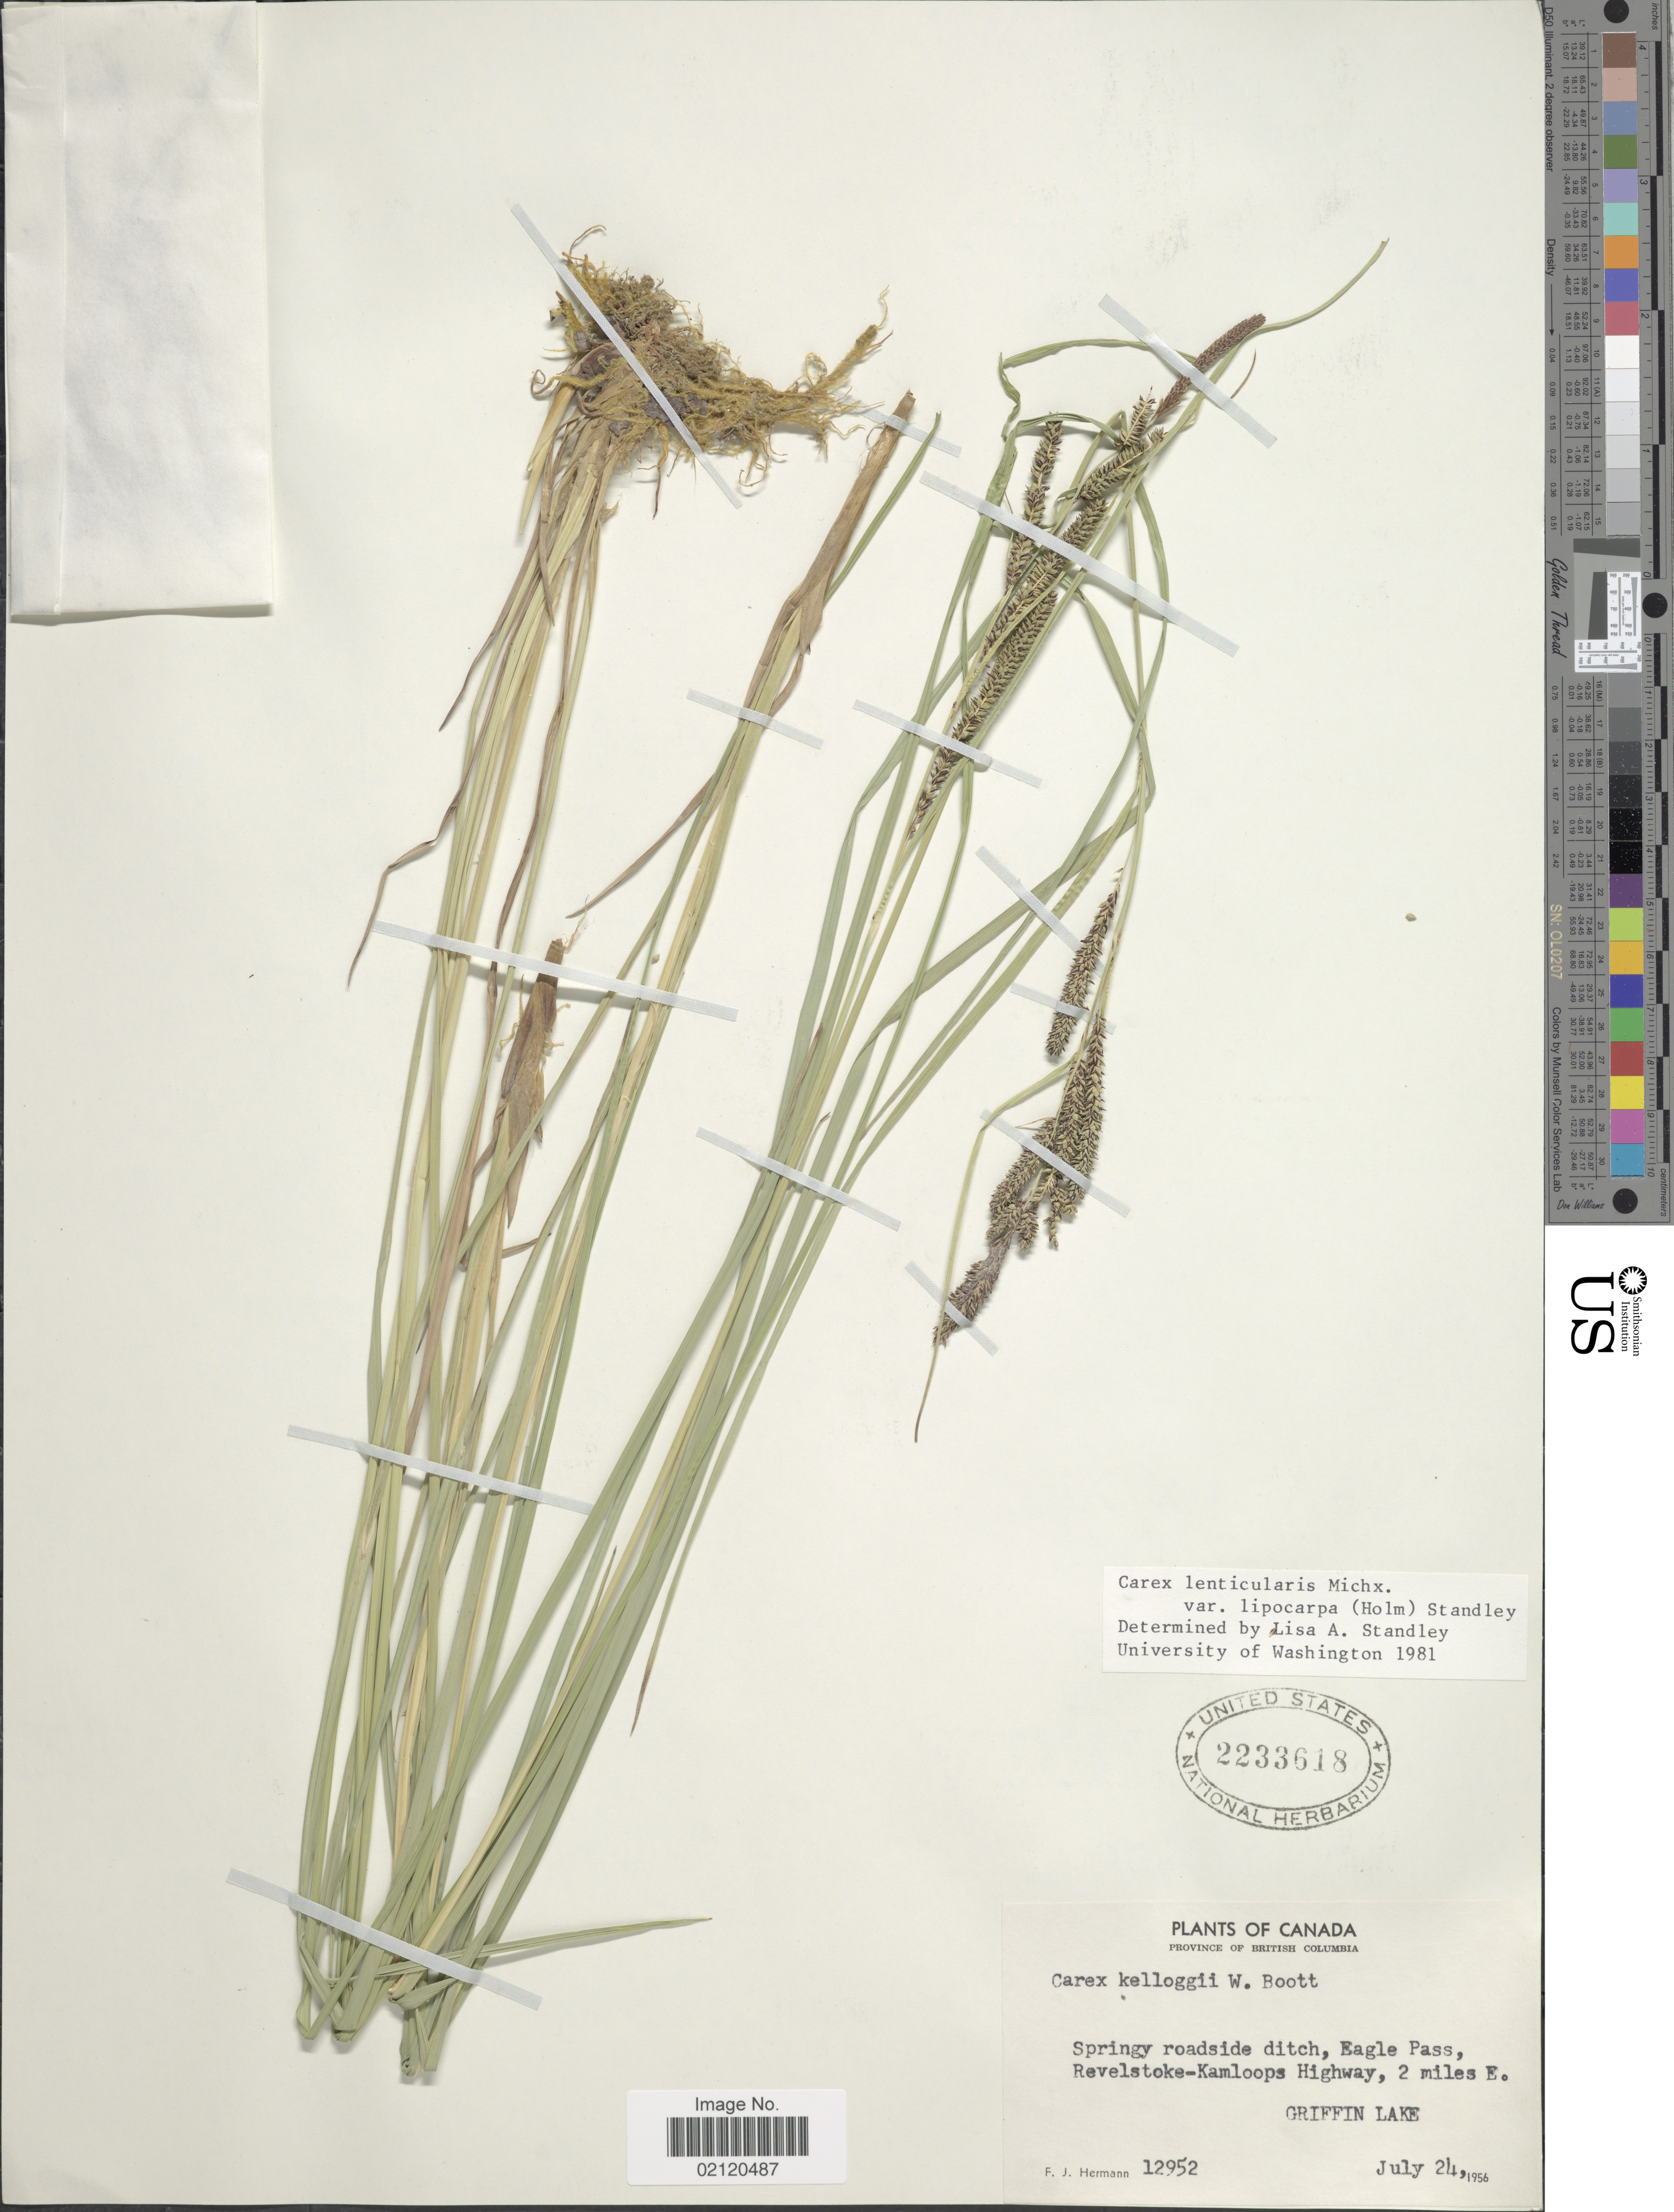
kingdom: Plantae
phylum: Tracheophyta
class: Liliopsida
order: Poales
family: Cyperaceae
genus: Carex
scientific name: Carex kelloggii var. kelloggii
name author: W. Boott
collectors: F. J. Hermann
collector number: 12952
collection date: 1956-07-24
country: Canada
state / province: British Columbia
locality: Eagle Pass, Revelstoke-Kamloops Highway, 2 miles E., Griffin Lake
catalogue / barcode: US 2233618